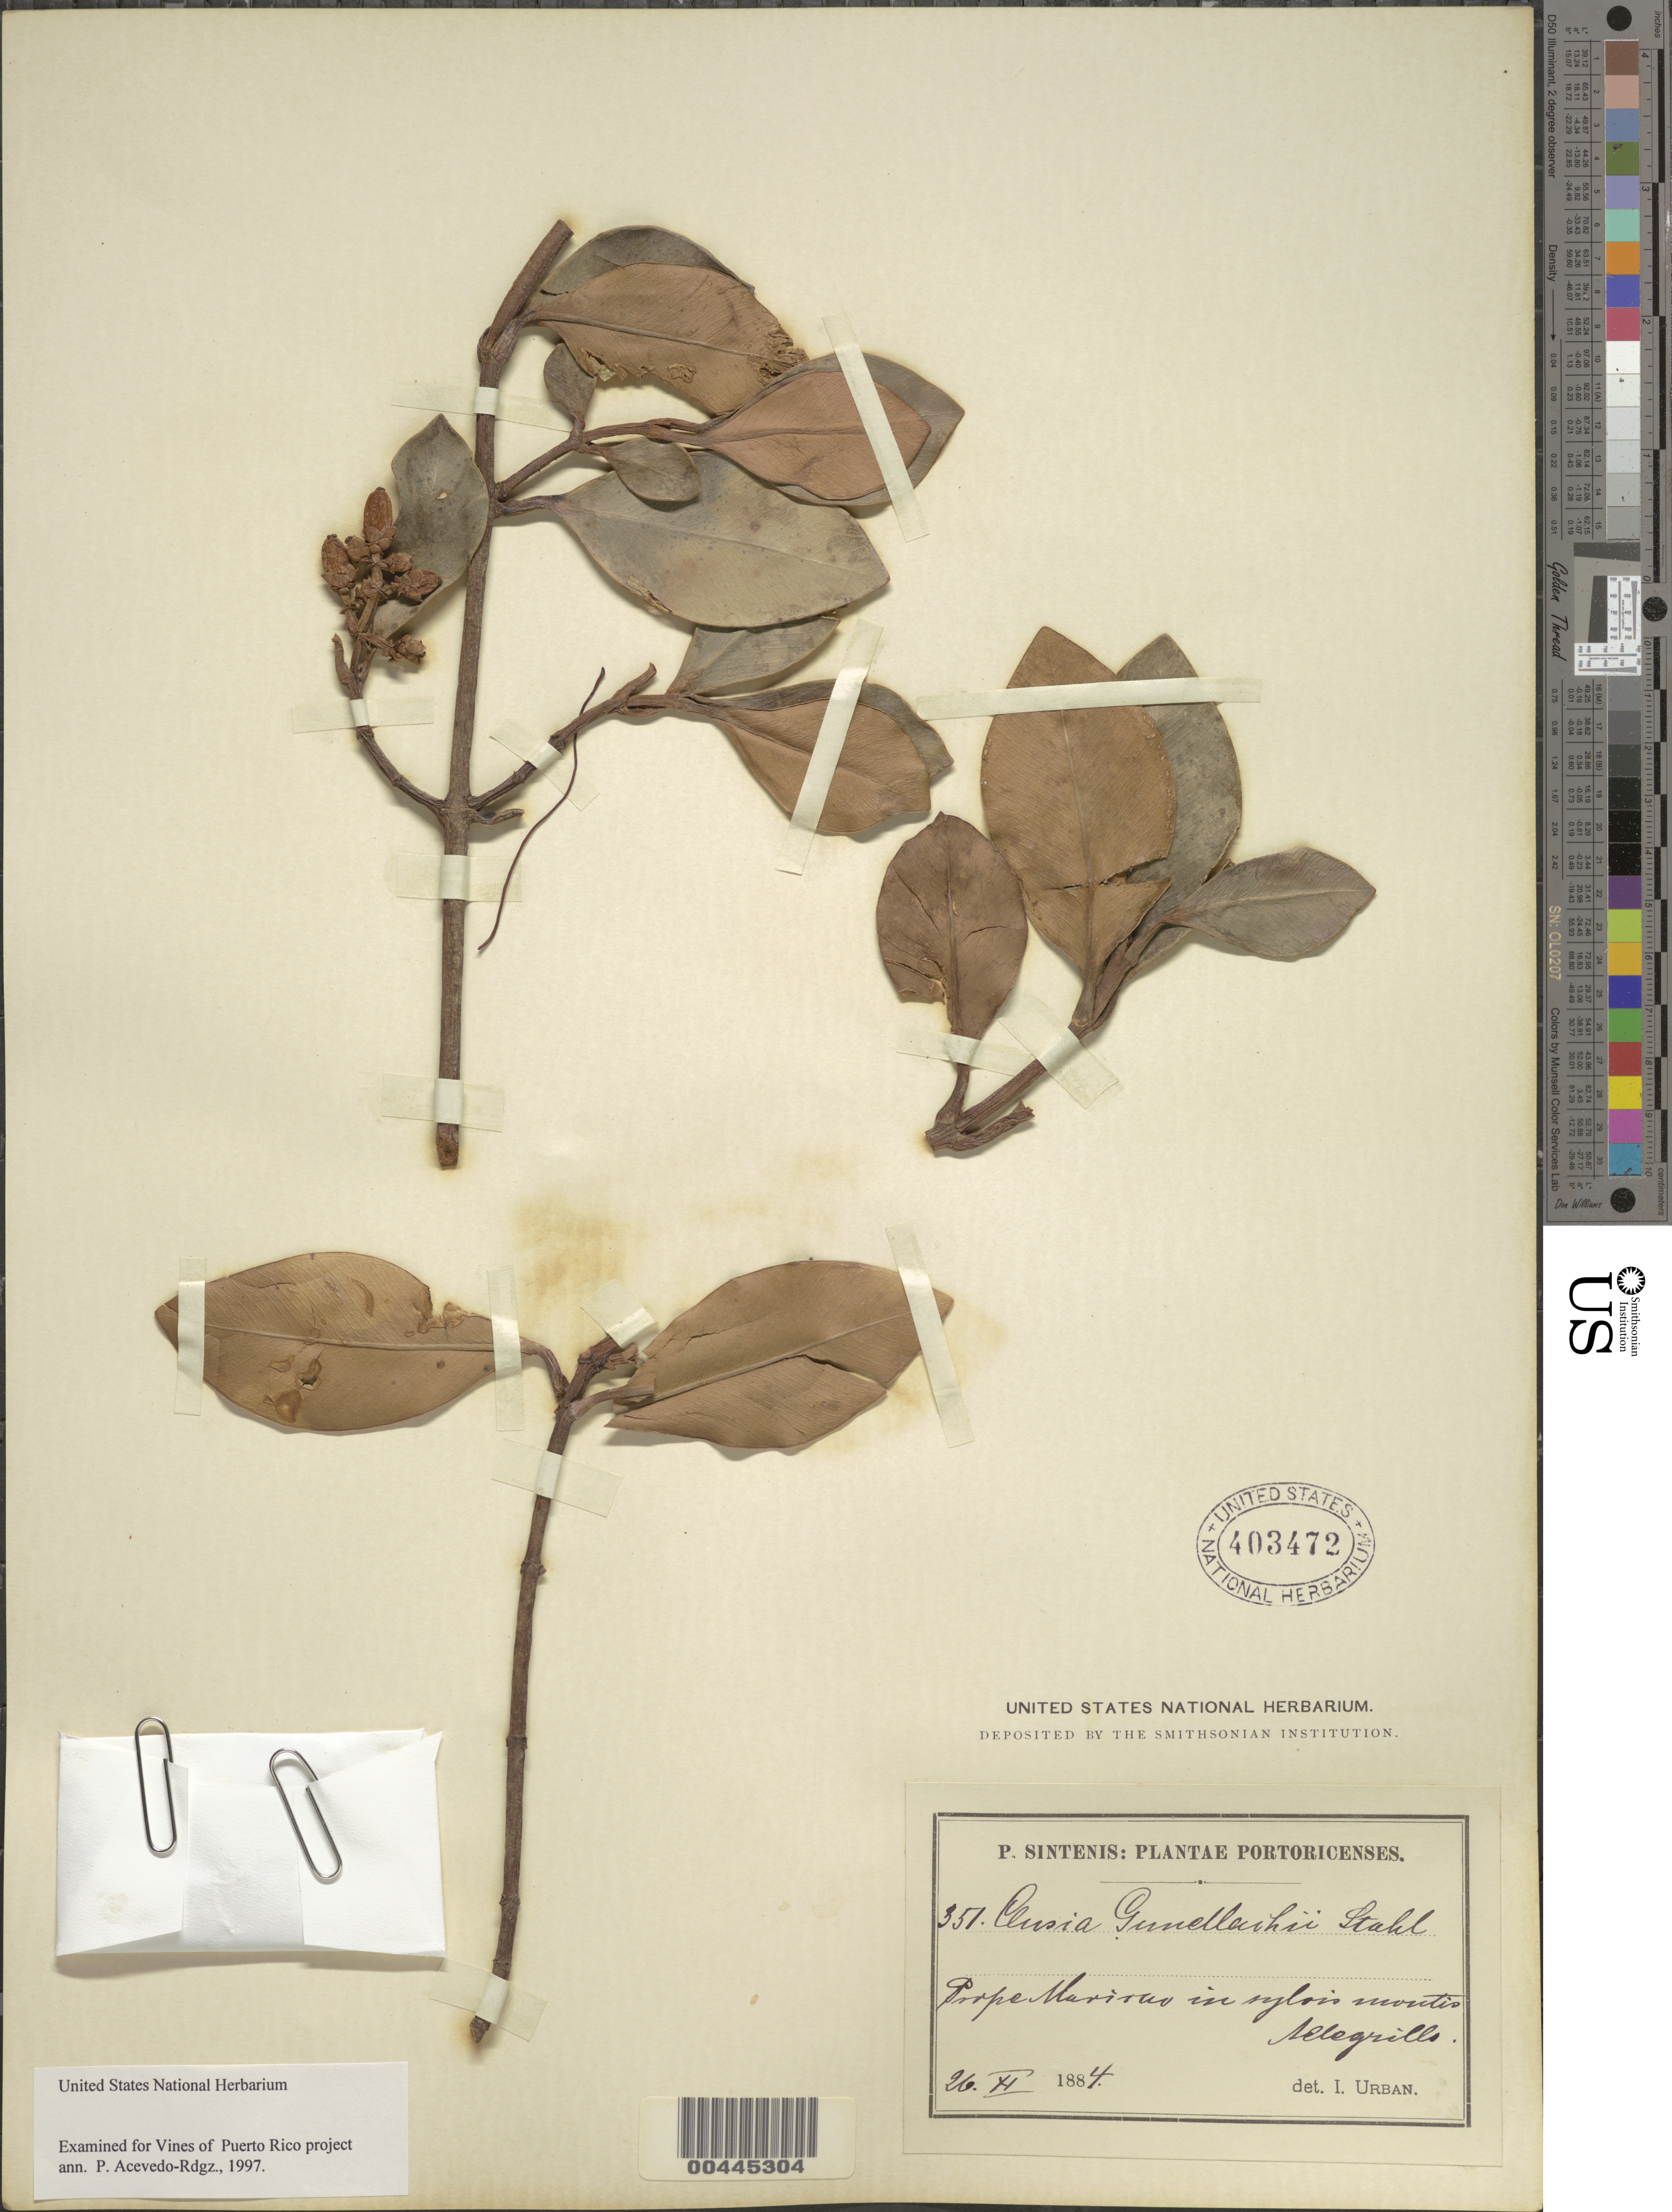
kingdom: Plantae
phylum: Tracheophyta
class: Magnoliopsida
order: Malpighiales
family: Clusiaceae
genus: Clusia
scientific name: Clusia gundlachii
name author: A. Stahl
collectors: P. Sintenis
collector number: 351b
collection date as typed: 26 Nov 1884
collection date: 1884-11-26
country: Puerto Rico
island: Greater Antilles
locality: Prope Maricao in sylvis montis Allegrillo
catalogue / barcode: US 403472